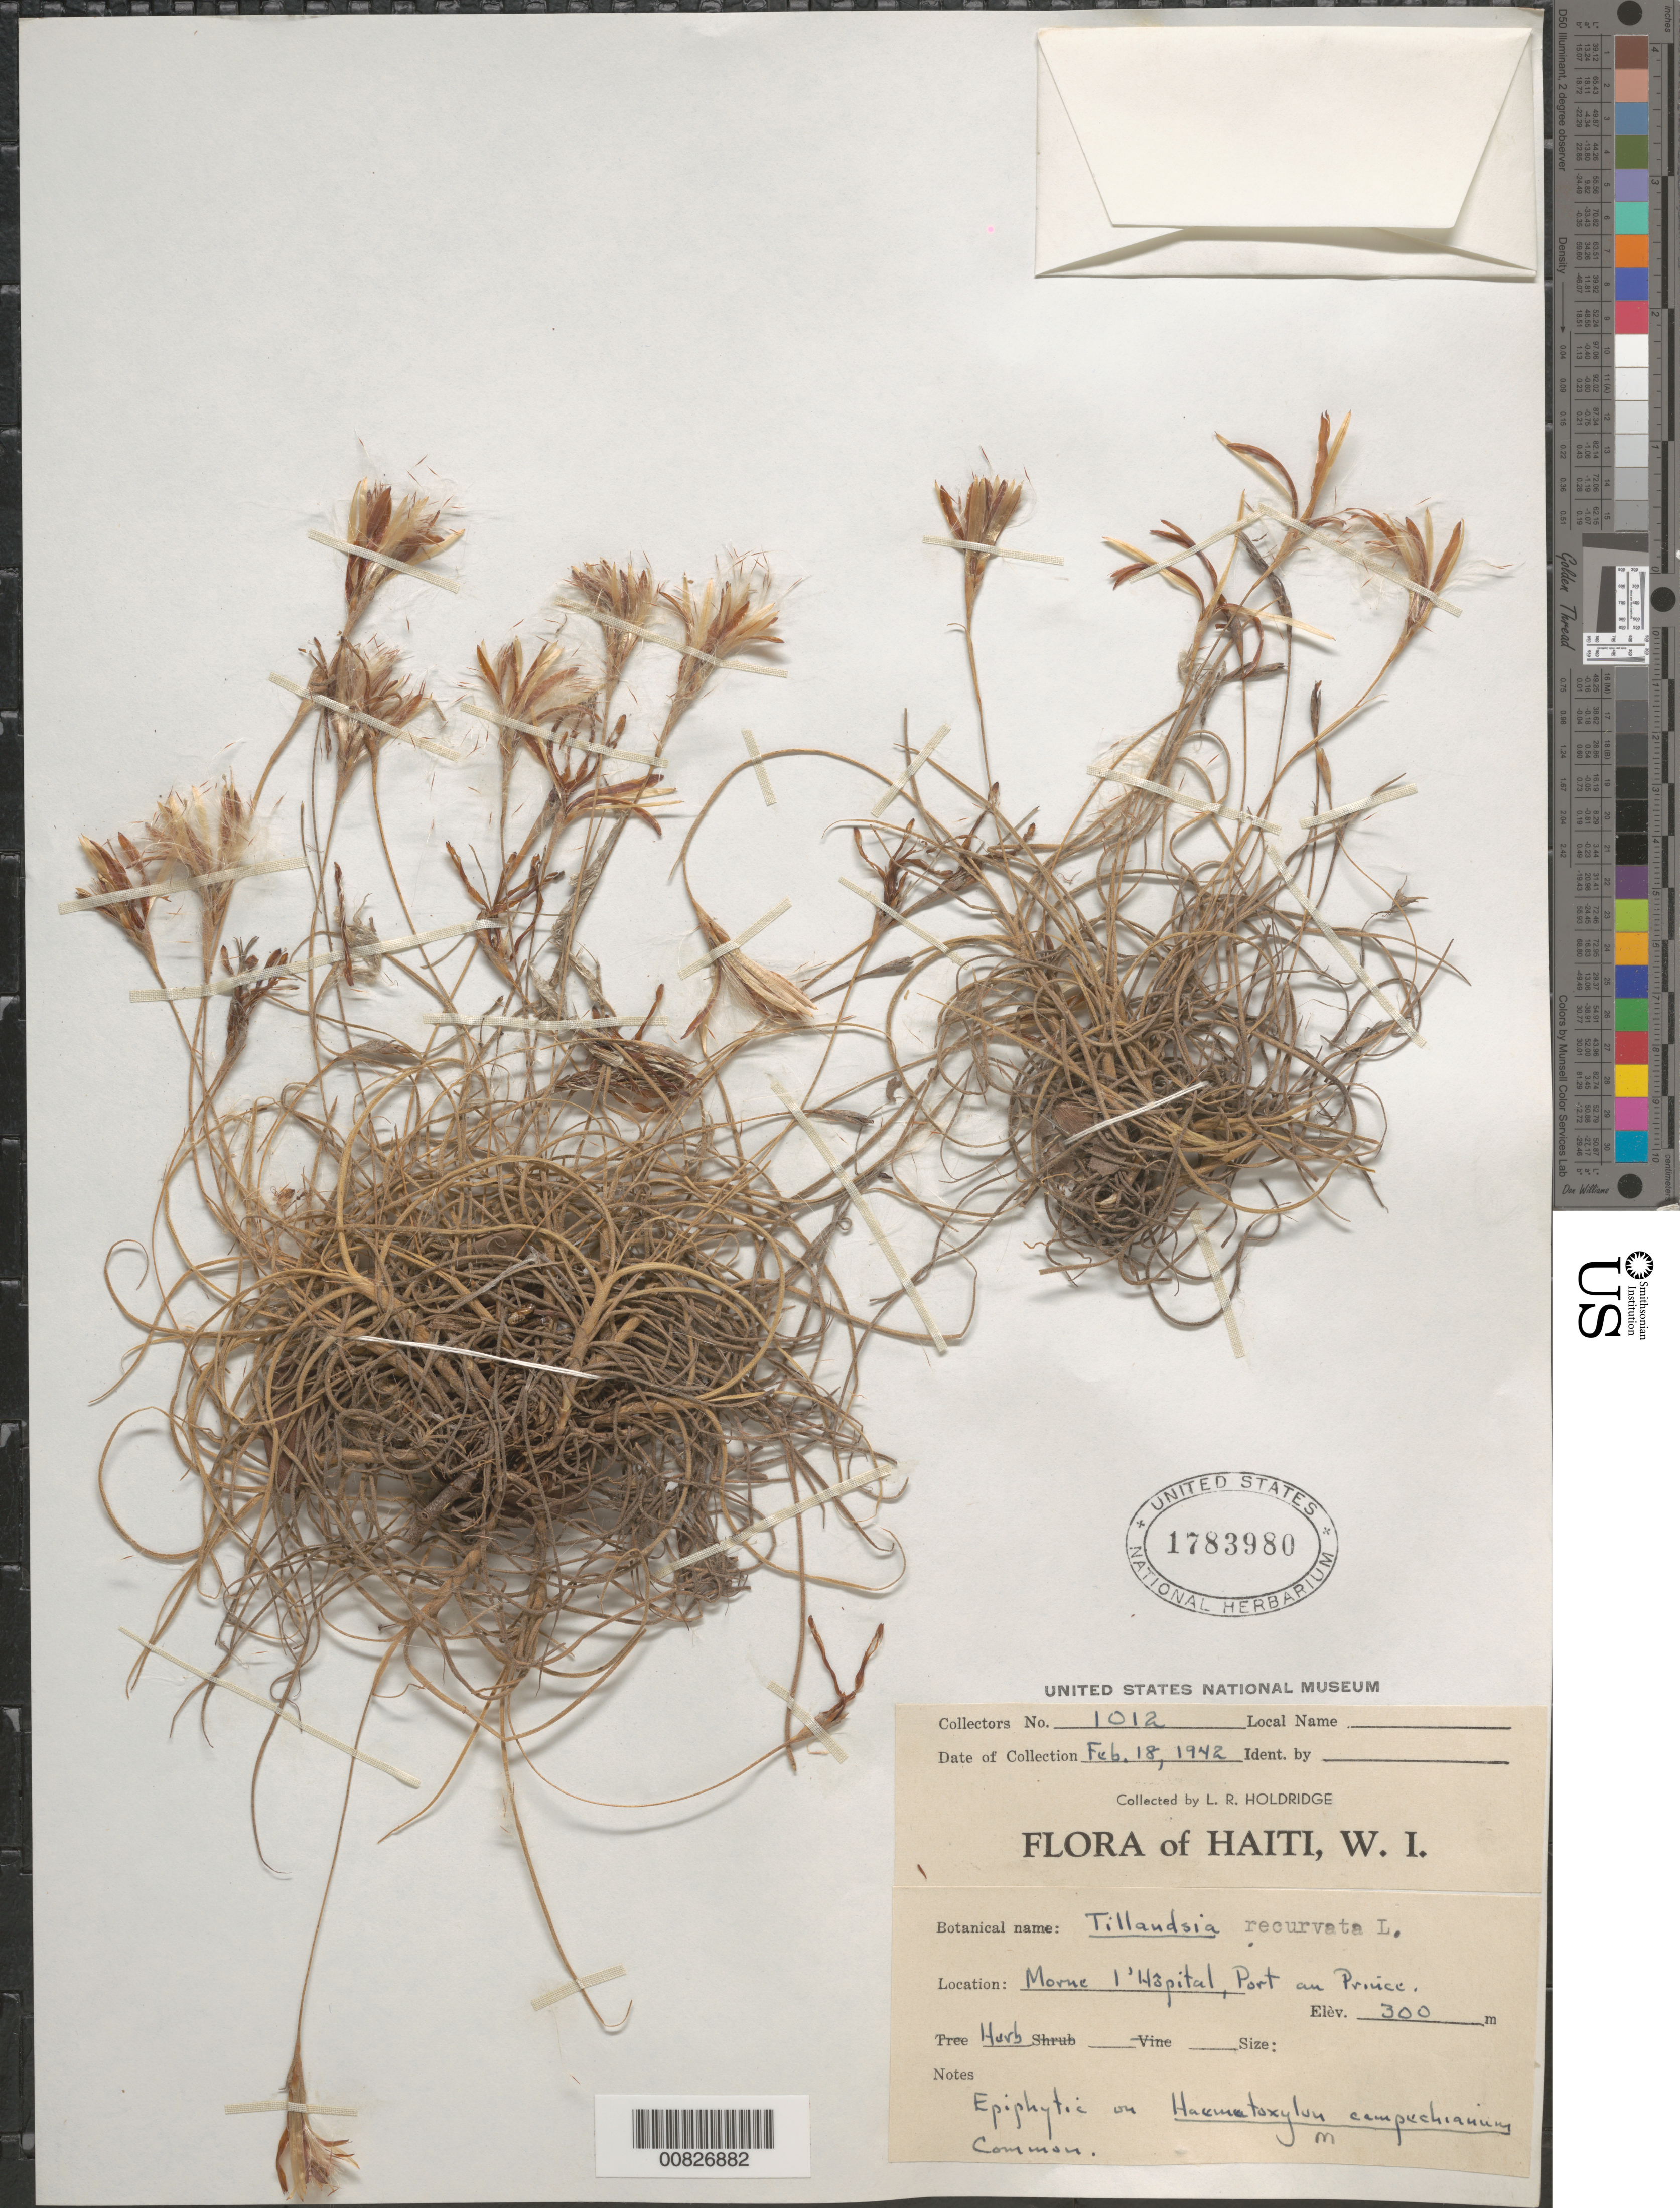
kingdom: Plantae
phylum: Tracheophyta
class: Liliopsida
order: Poales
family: Bromeliaceae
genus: Tillandsia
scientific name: Tillandsia recurvata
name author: L.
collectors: L. Holdridge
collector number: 1012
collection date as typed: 18 Feb 1942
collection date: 1942-02-18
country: Haiti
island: Hispaniola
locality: Morne l'Hôpital, Port au Prince.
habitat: On Haemetoxylum campechianum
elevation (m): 300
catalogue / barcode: US 1783980